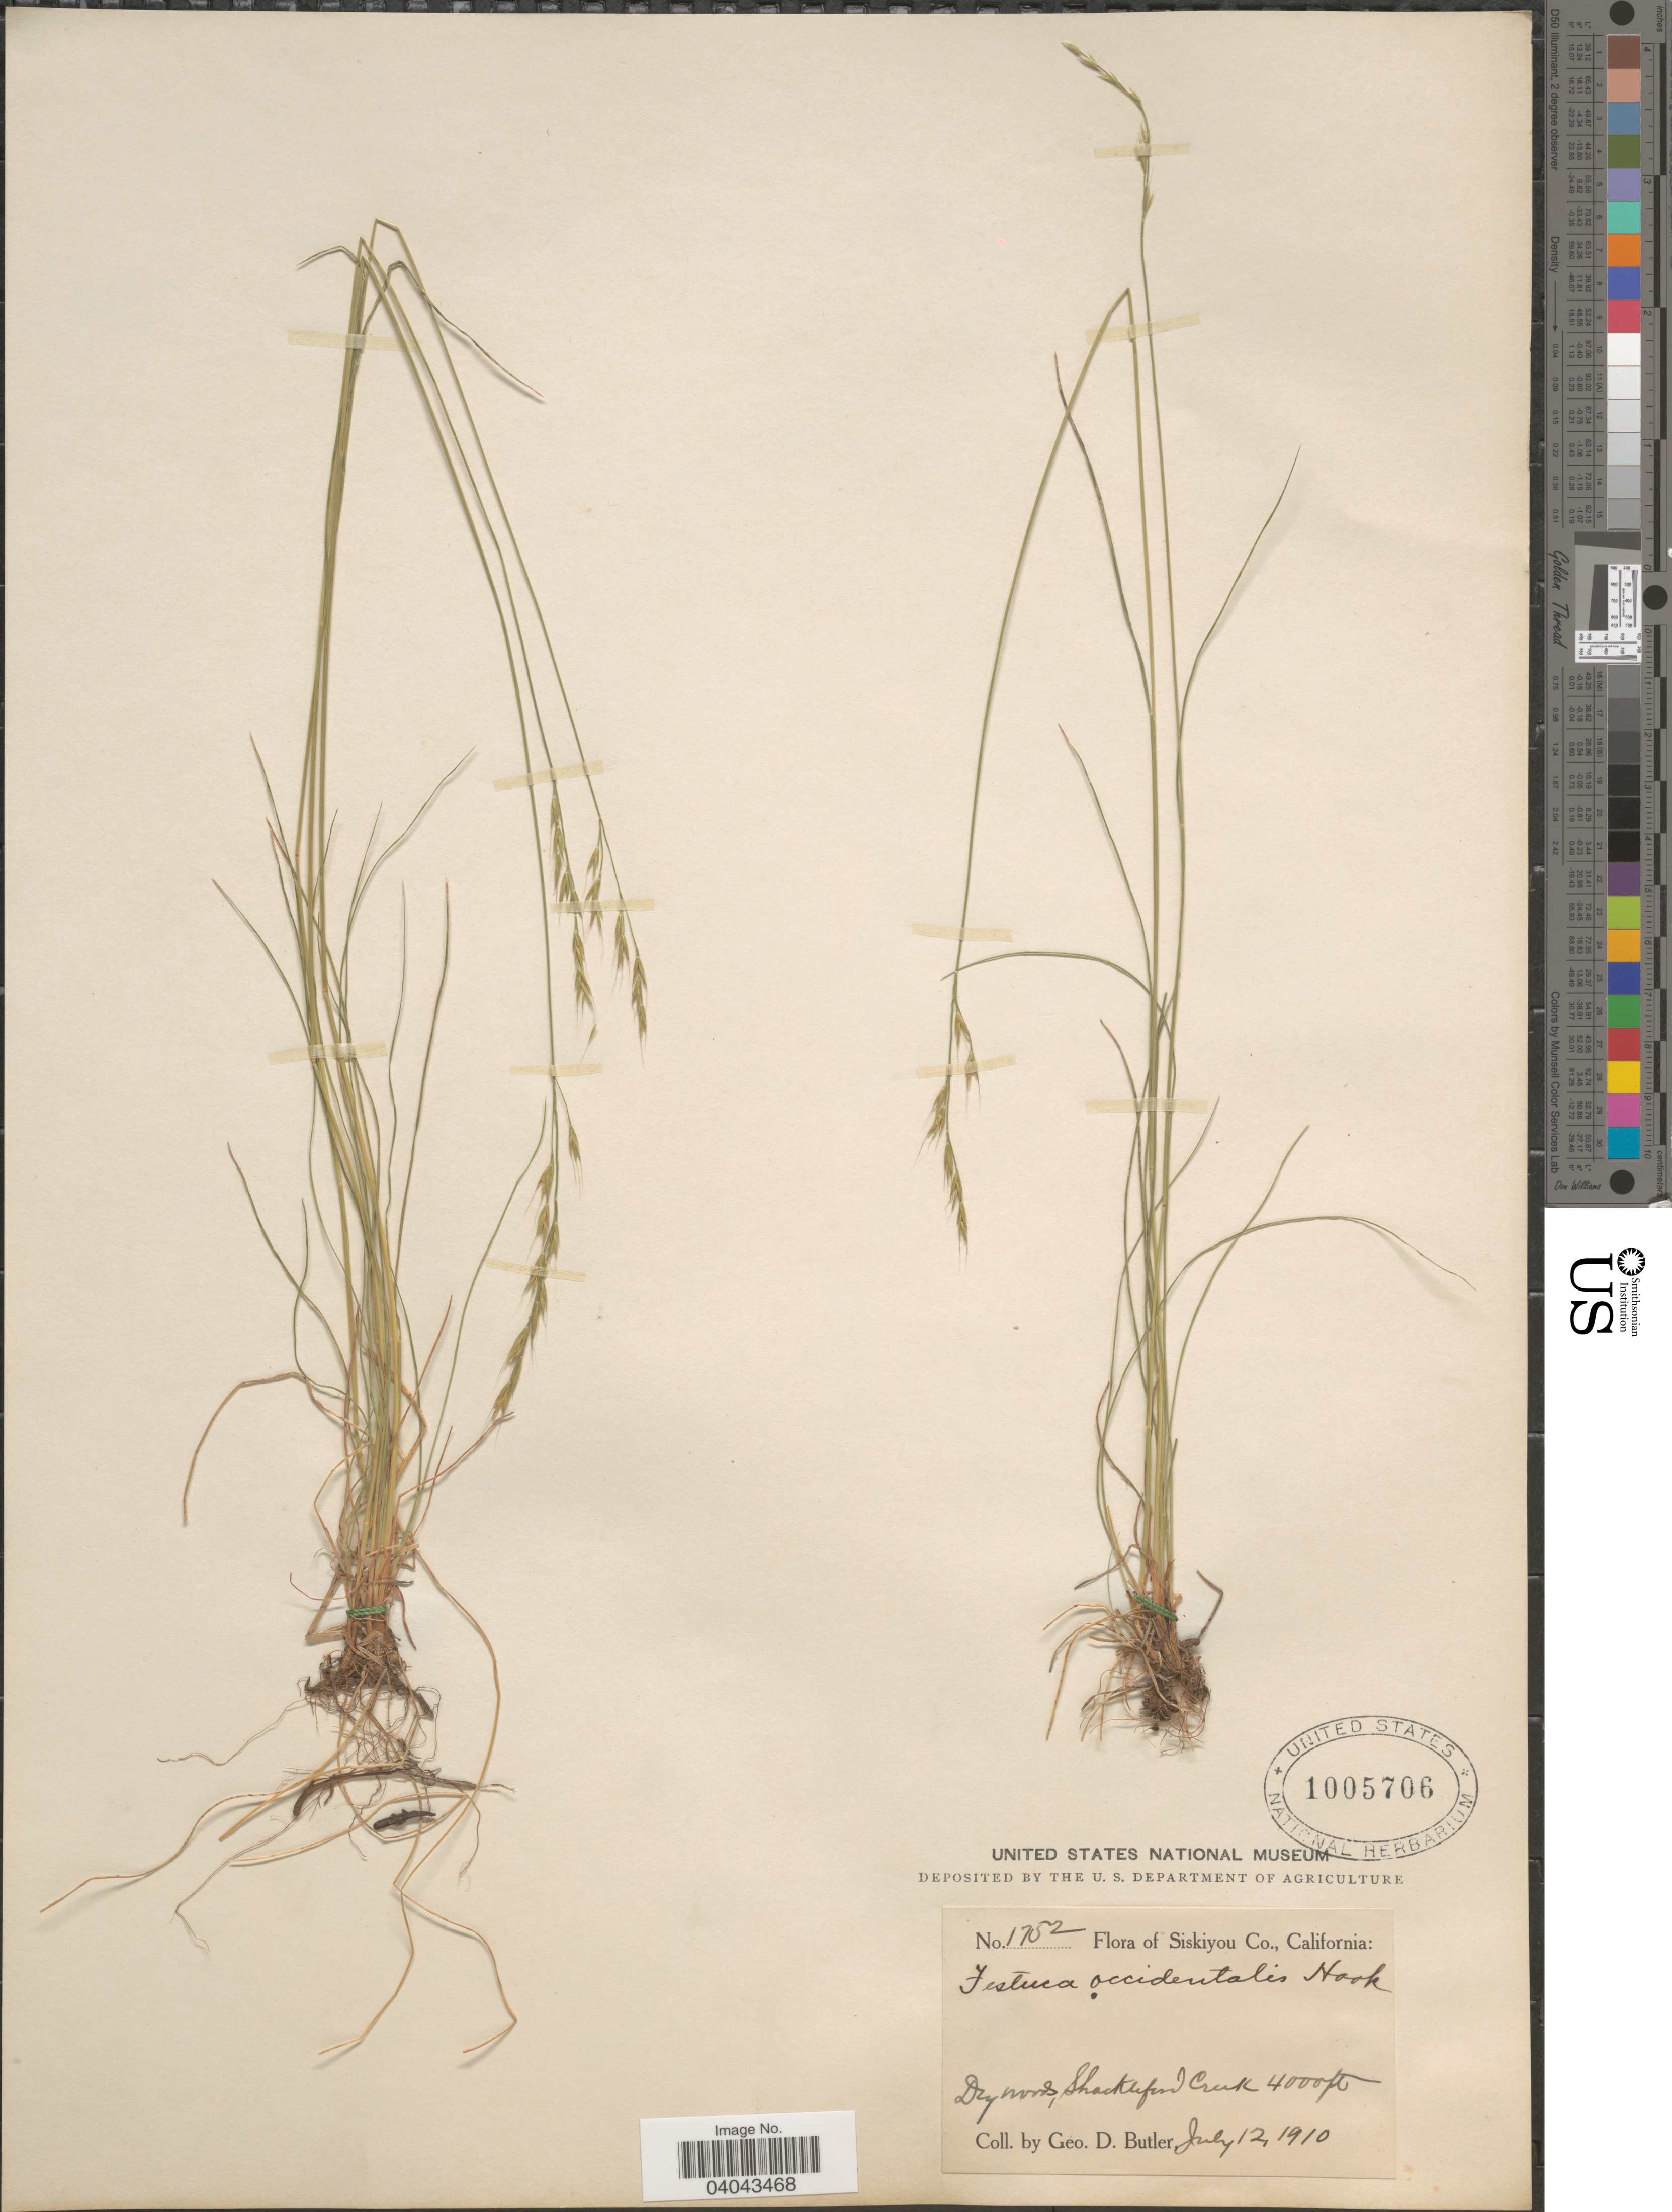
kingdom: Plantae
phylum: Tracheophyta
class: Liliopsida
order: Poales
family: Poaceae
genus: Festuca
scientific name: Festuca occidentalis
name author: Hook.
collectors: G. D. Butler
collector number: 1752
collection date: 1910-07-12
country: United States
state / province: California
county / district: Siskiyou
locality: Siskiyou Co. Shackleford Creek.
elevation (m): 1219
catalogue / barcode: US 1005706